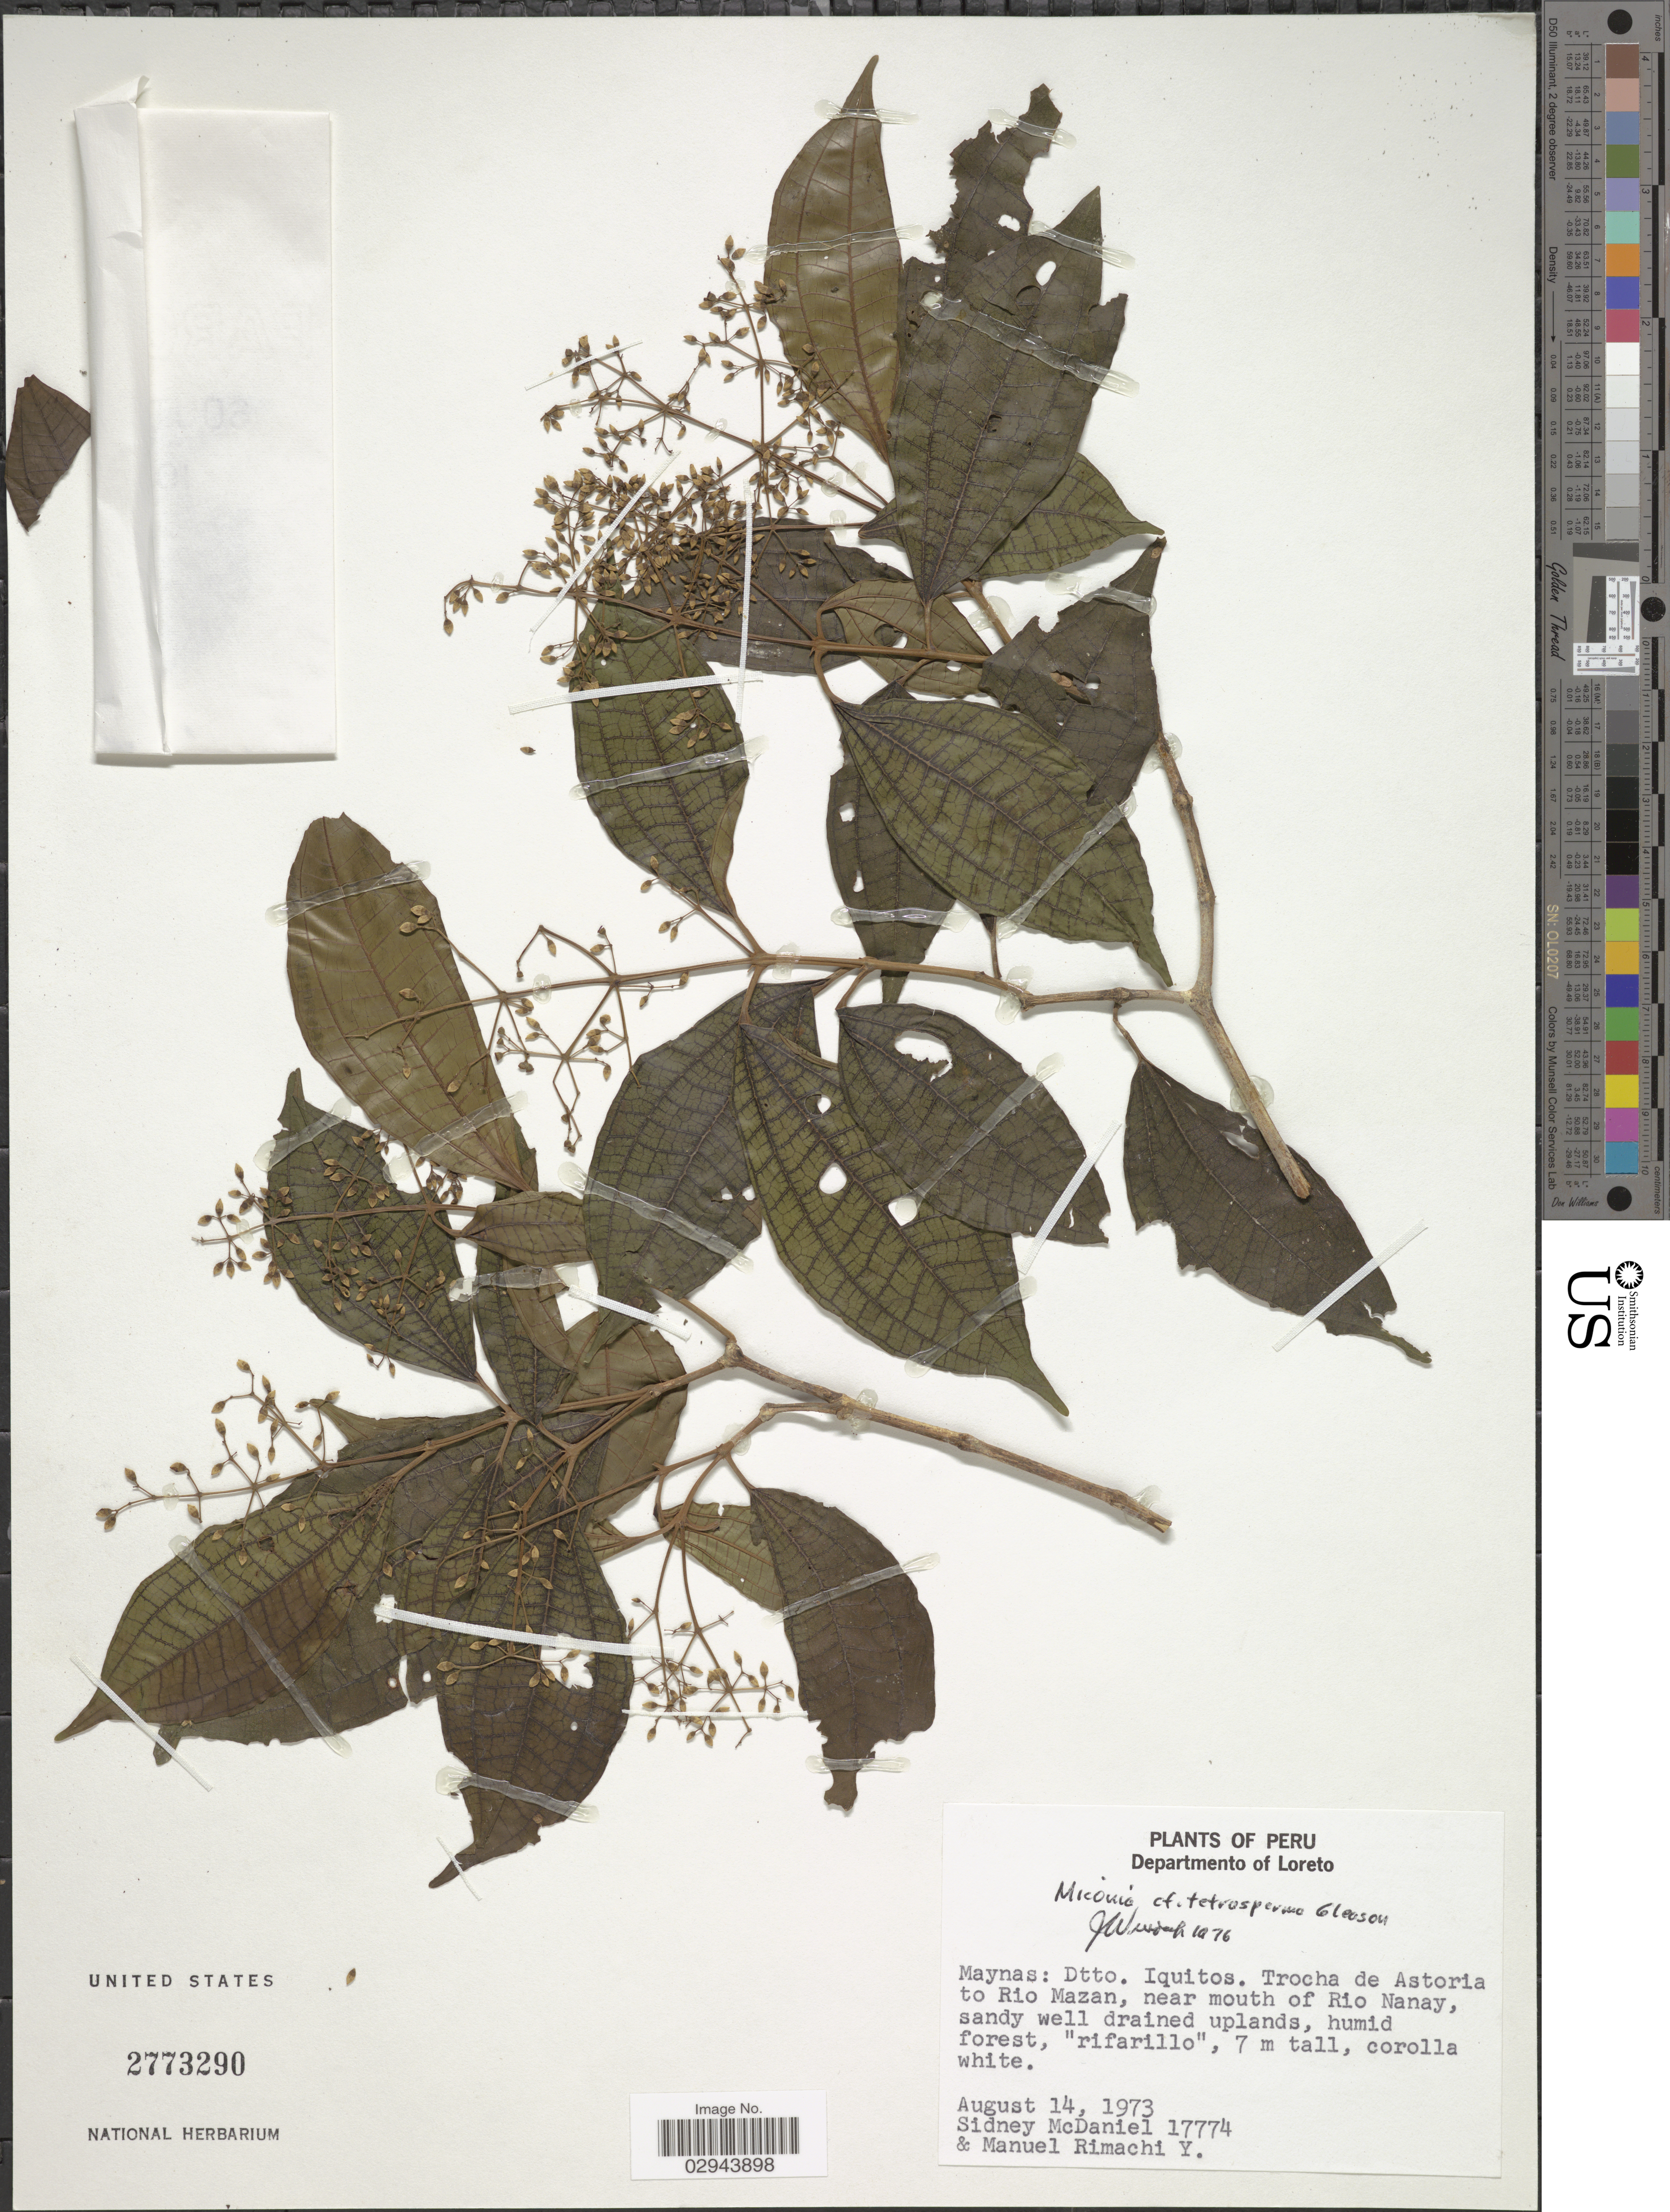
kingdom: Plantae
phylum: Tracheophyta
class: Magnoliopsida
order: Myrtales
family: Melastomataceae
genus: Miconia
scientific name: Miconia tetrasperma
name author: Gleason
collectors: S. McDaniel & M. Rimachi Y.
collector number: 17774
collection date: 1973-08-14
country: Peru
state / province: Loreto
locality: Departmento of Loreto. Maynas: Dtto. Iquitos. Trocha de Astoria to Rio Mazan, near mouth of Rio Nanay.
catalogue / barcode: US 2773290